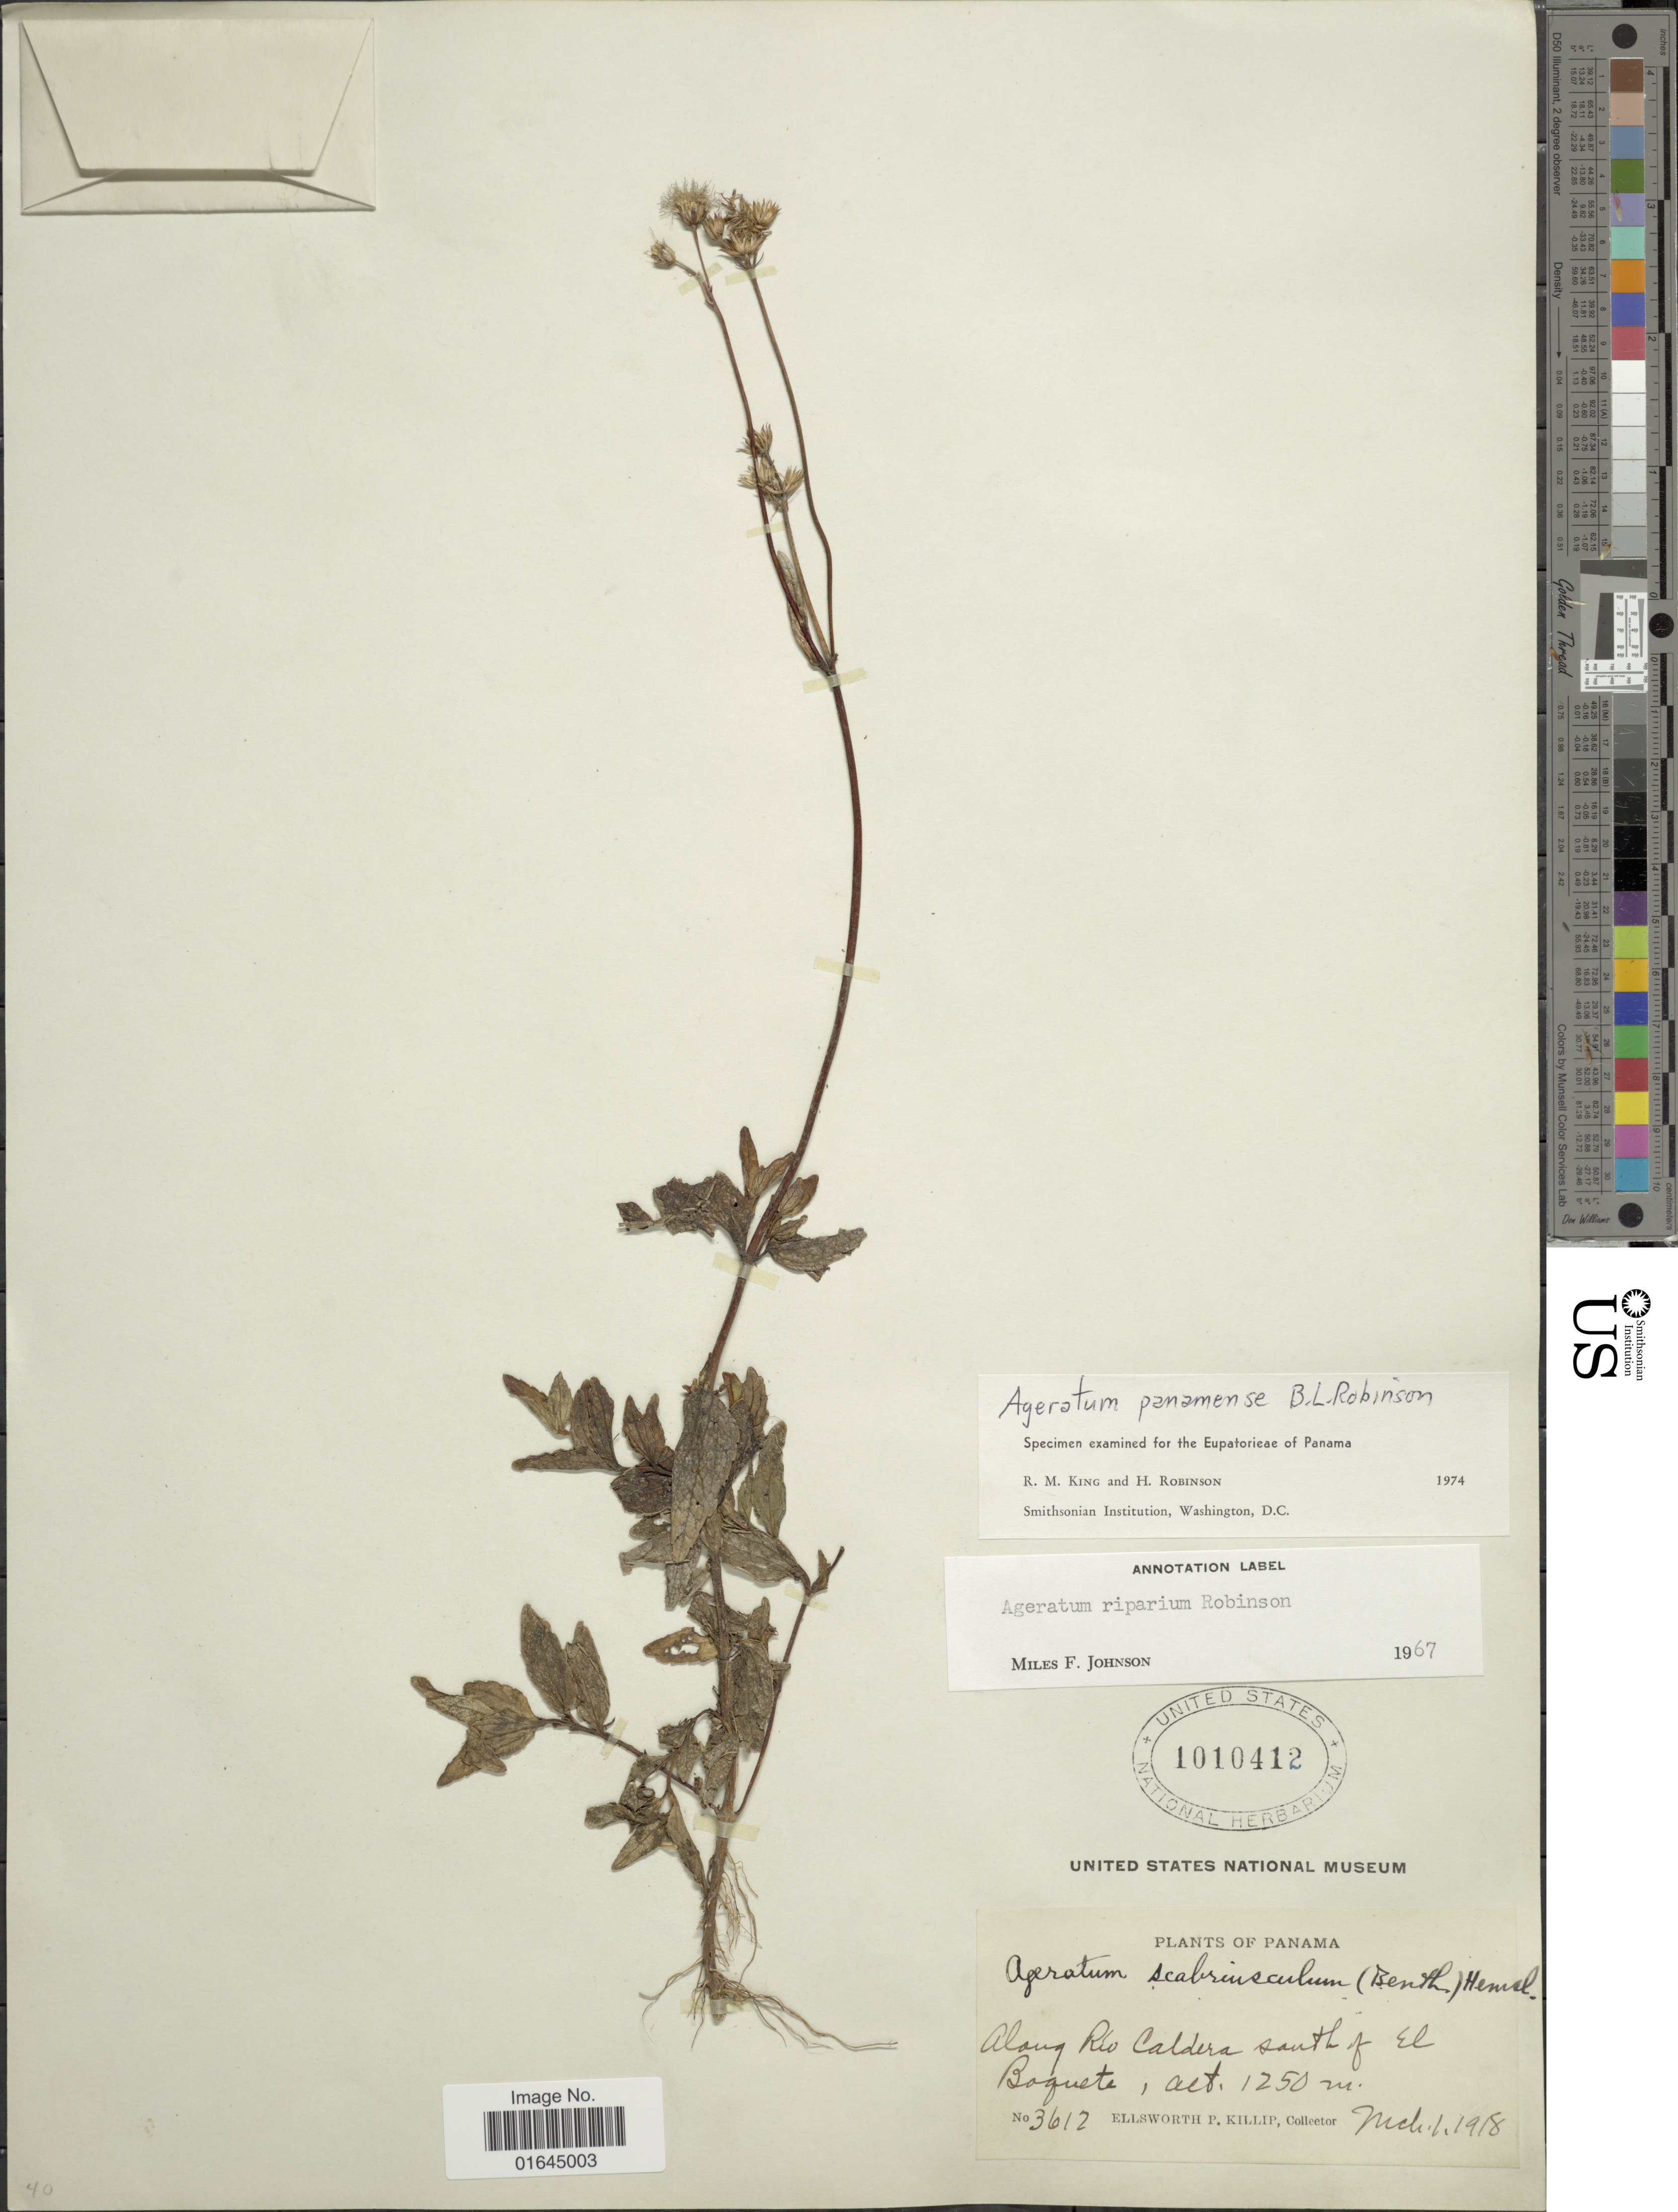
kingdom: Plantae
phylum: Tracheophyta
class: Magnoliopsida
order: Asterales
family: Asteraceae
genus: Ageratum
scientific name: Ageratum panamense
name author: B.L. Rob.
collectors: E. P. Killip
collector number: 3612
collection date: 1918-03-01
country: Panama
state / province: Panamá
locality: Along Rio Caldera, south of El Boquete.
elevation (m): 1250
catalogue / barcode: US 1010412